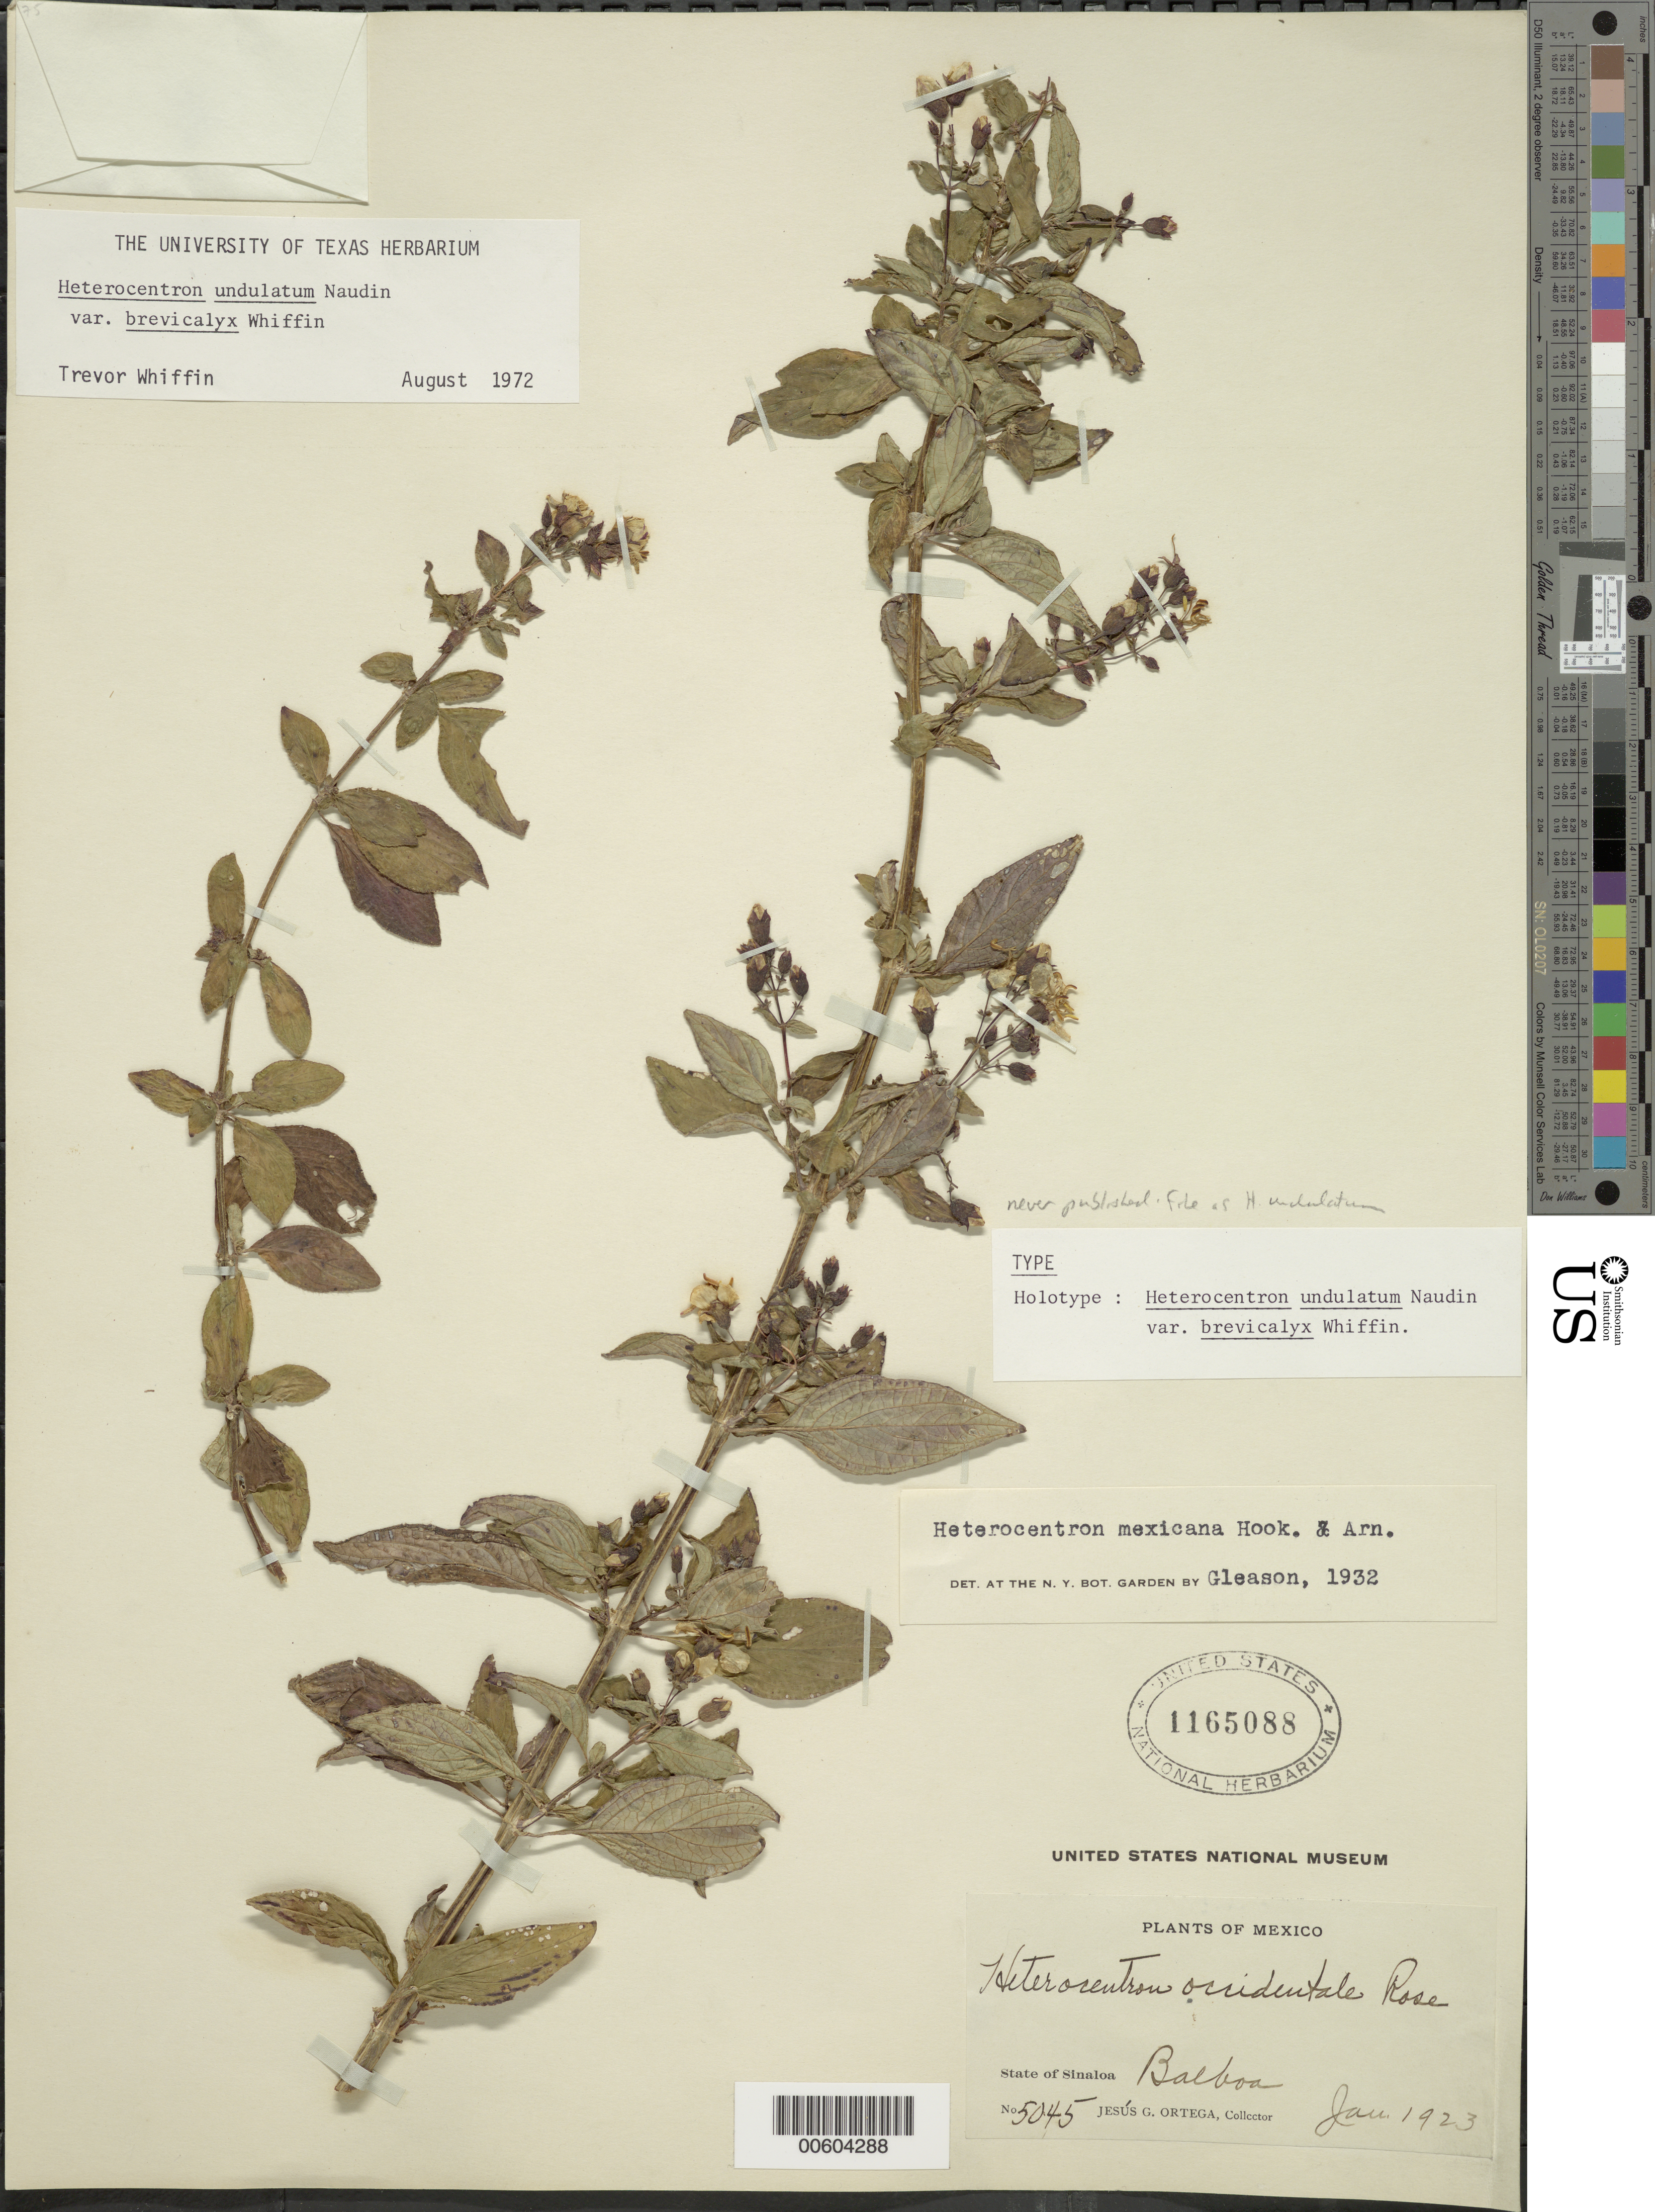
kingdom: Plantae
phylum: Tracheophyta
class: Magnoliopsida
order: Myrtales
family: Melastomataceae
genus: Heterocentron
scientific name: Heterocentron undulatum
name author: Naudin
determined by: Whiffin, Trevor P.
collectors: J. Ortega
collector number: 5045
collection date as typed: Jan 1923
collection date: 1923-01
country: Mexico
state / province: Sinaloa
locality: Balboa.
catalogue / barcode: US 1165088